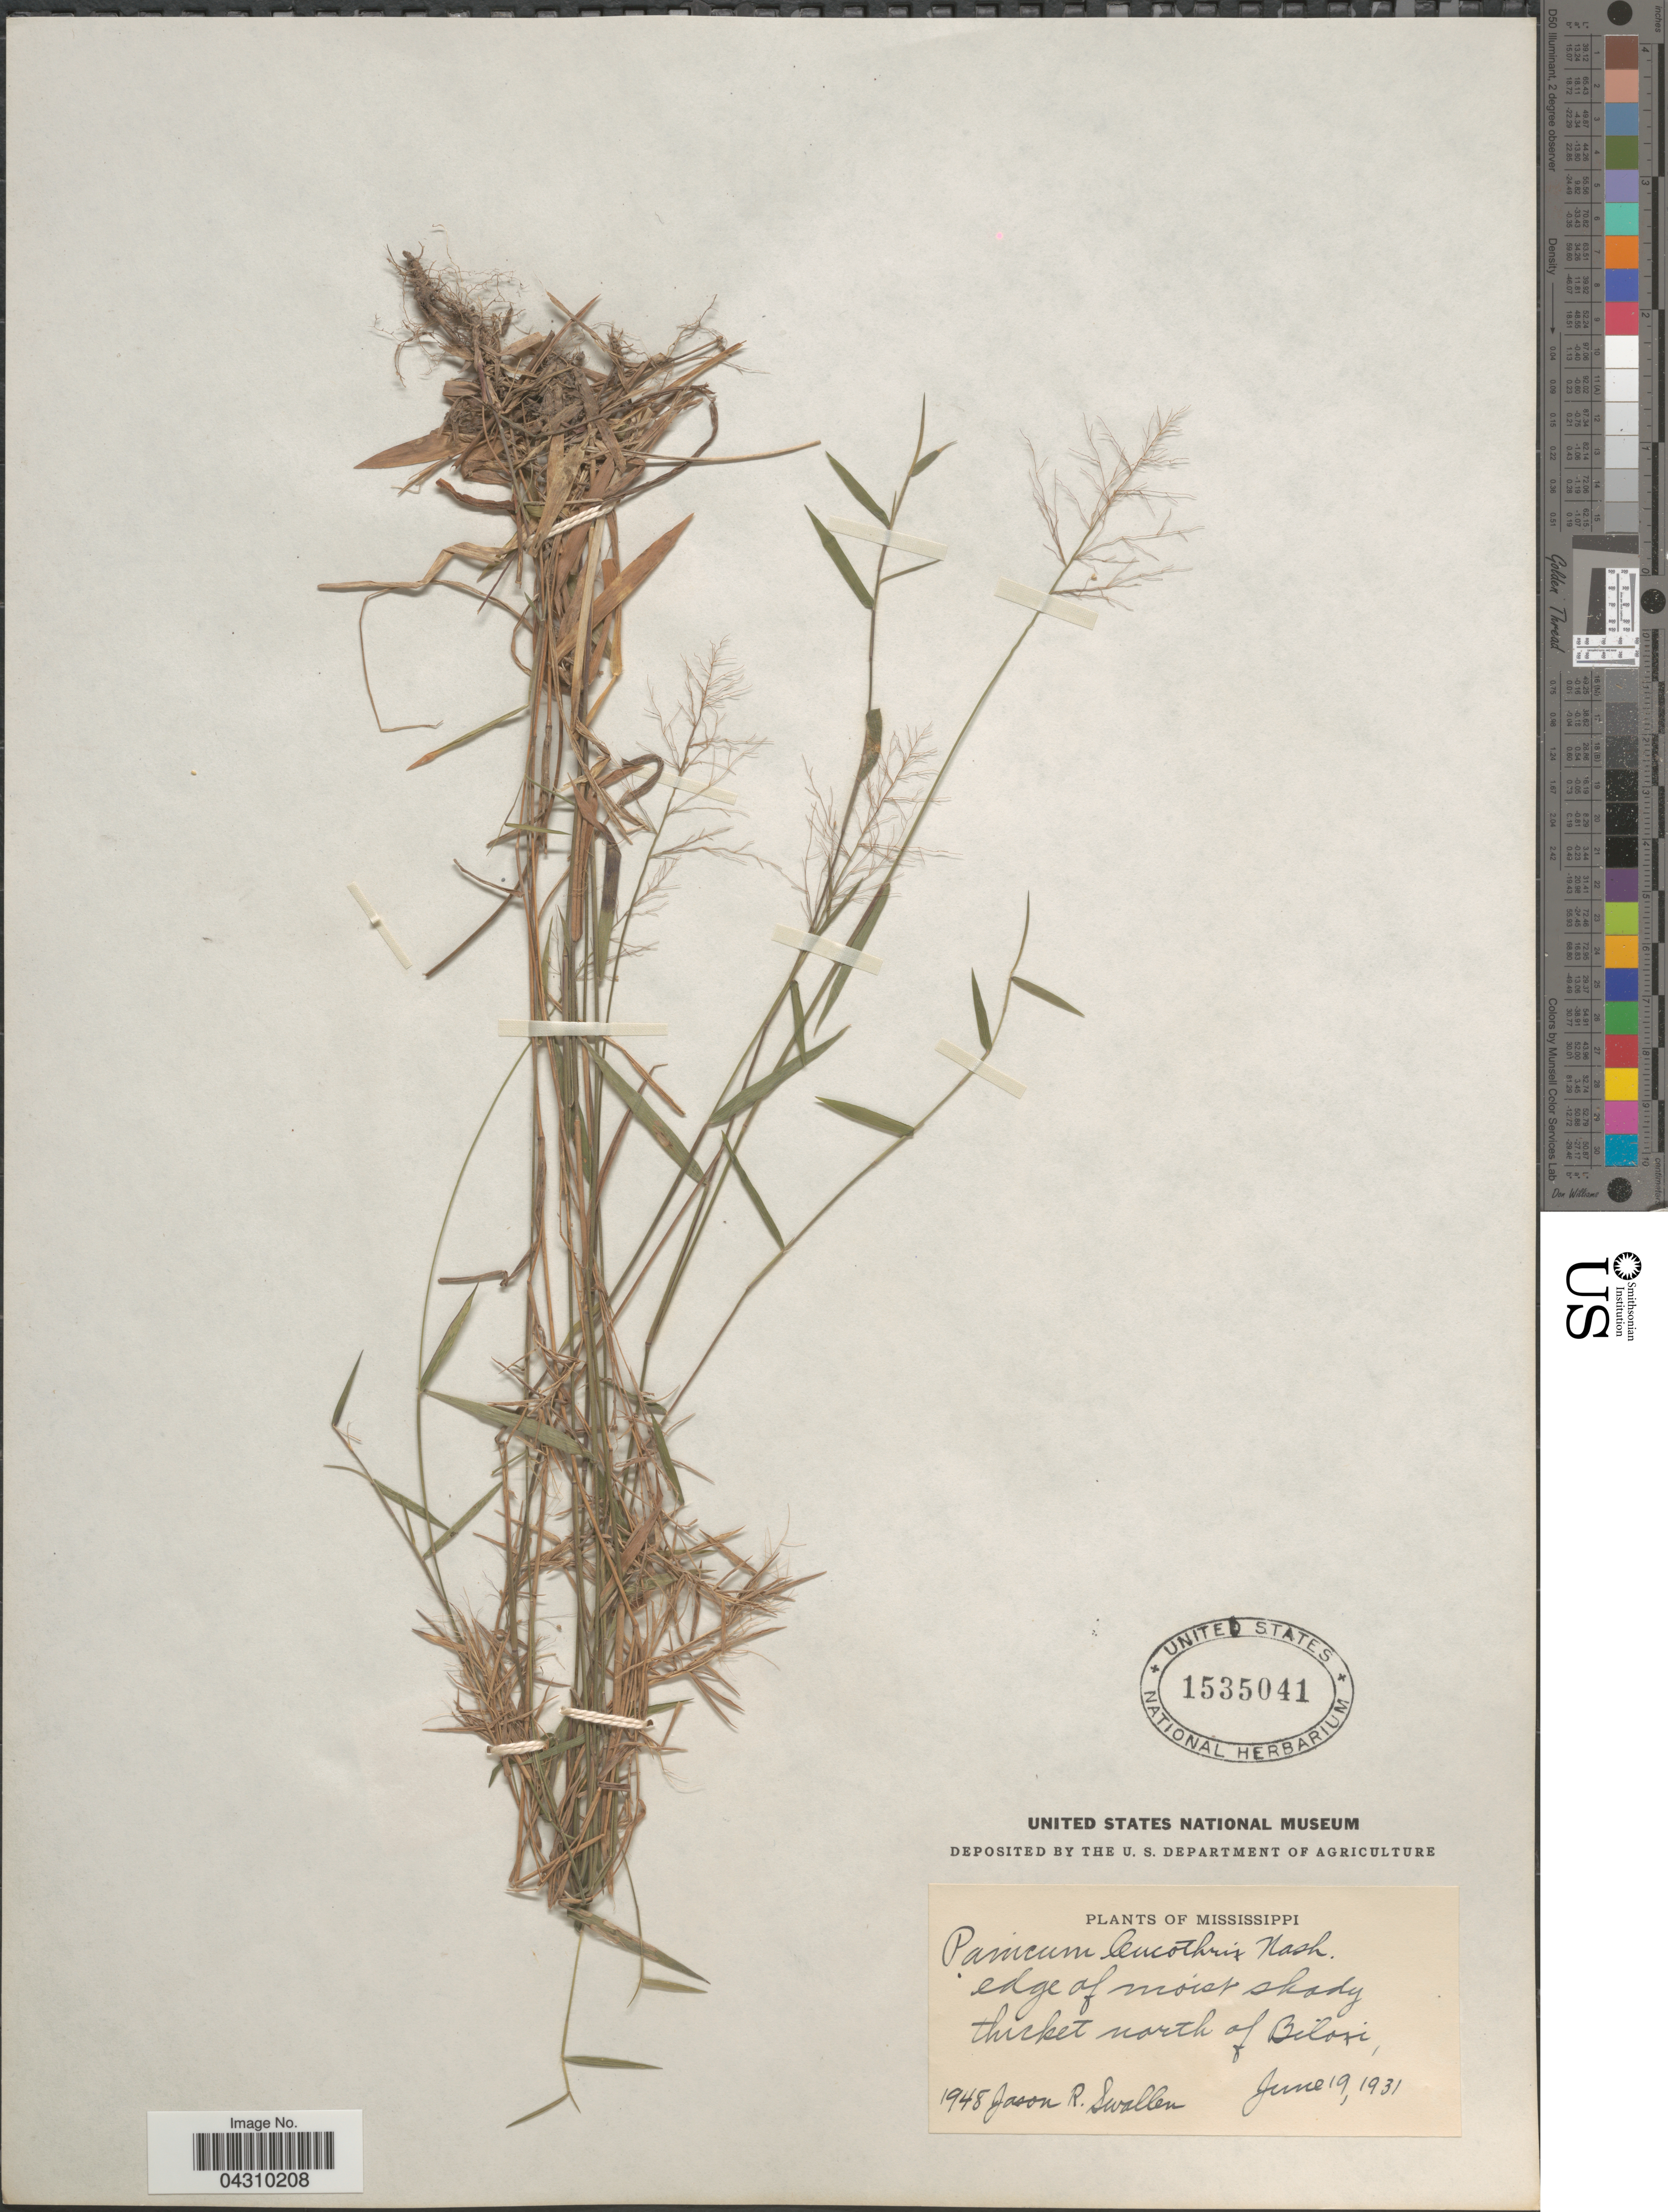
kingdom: Plantae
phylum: Tracheophyta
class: Liliopsida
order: Poales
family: Poaceae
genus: Dichanthelium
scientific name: Dichanthelium acuminatum var. acuminatum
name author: (Sw.) Gould & C.A. Clark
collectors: J. R. Swallen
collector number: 1948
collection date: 1931-06-19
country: United States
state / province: Mississippi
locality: Edge of moist shady thicket north of Biloxi.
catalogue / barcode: US 1535041